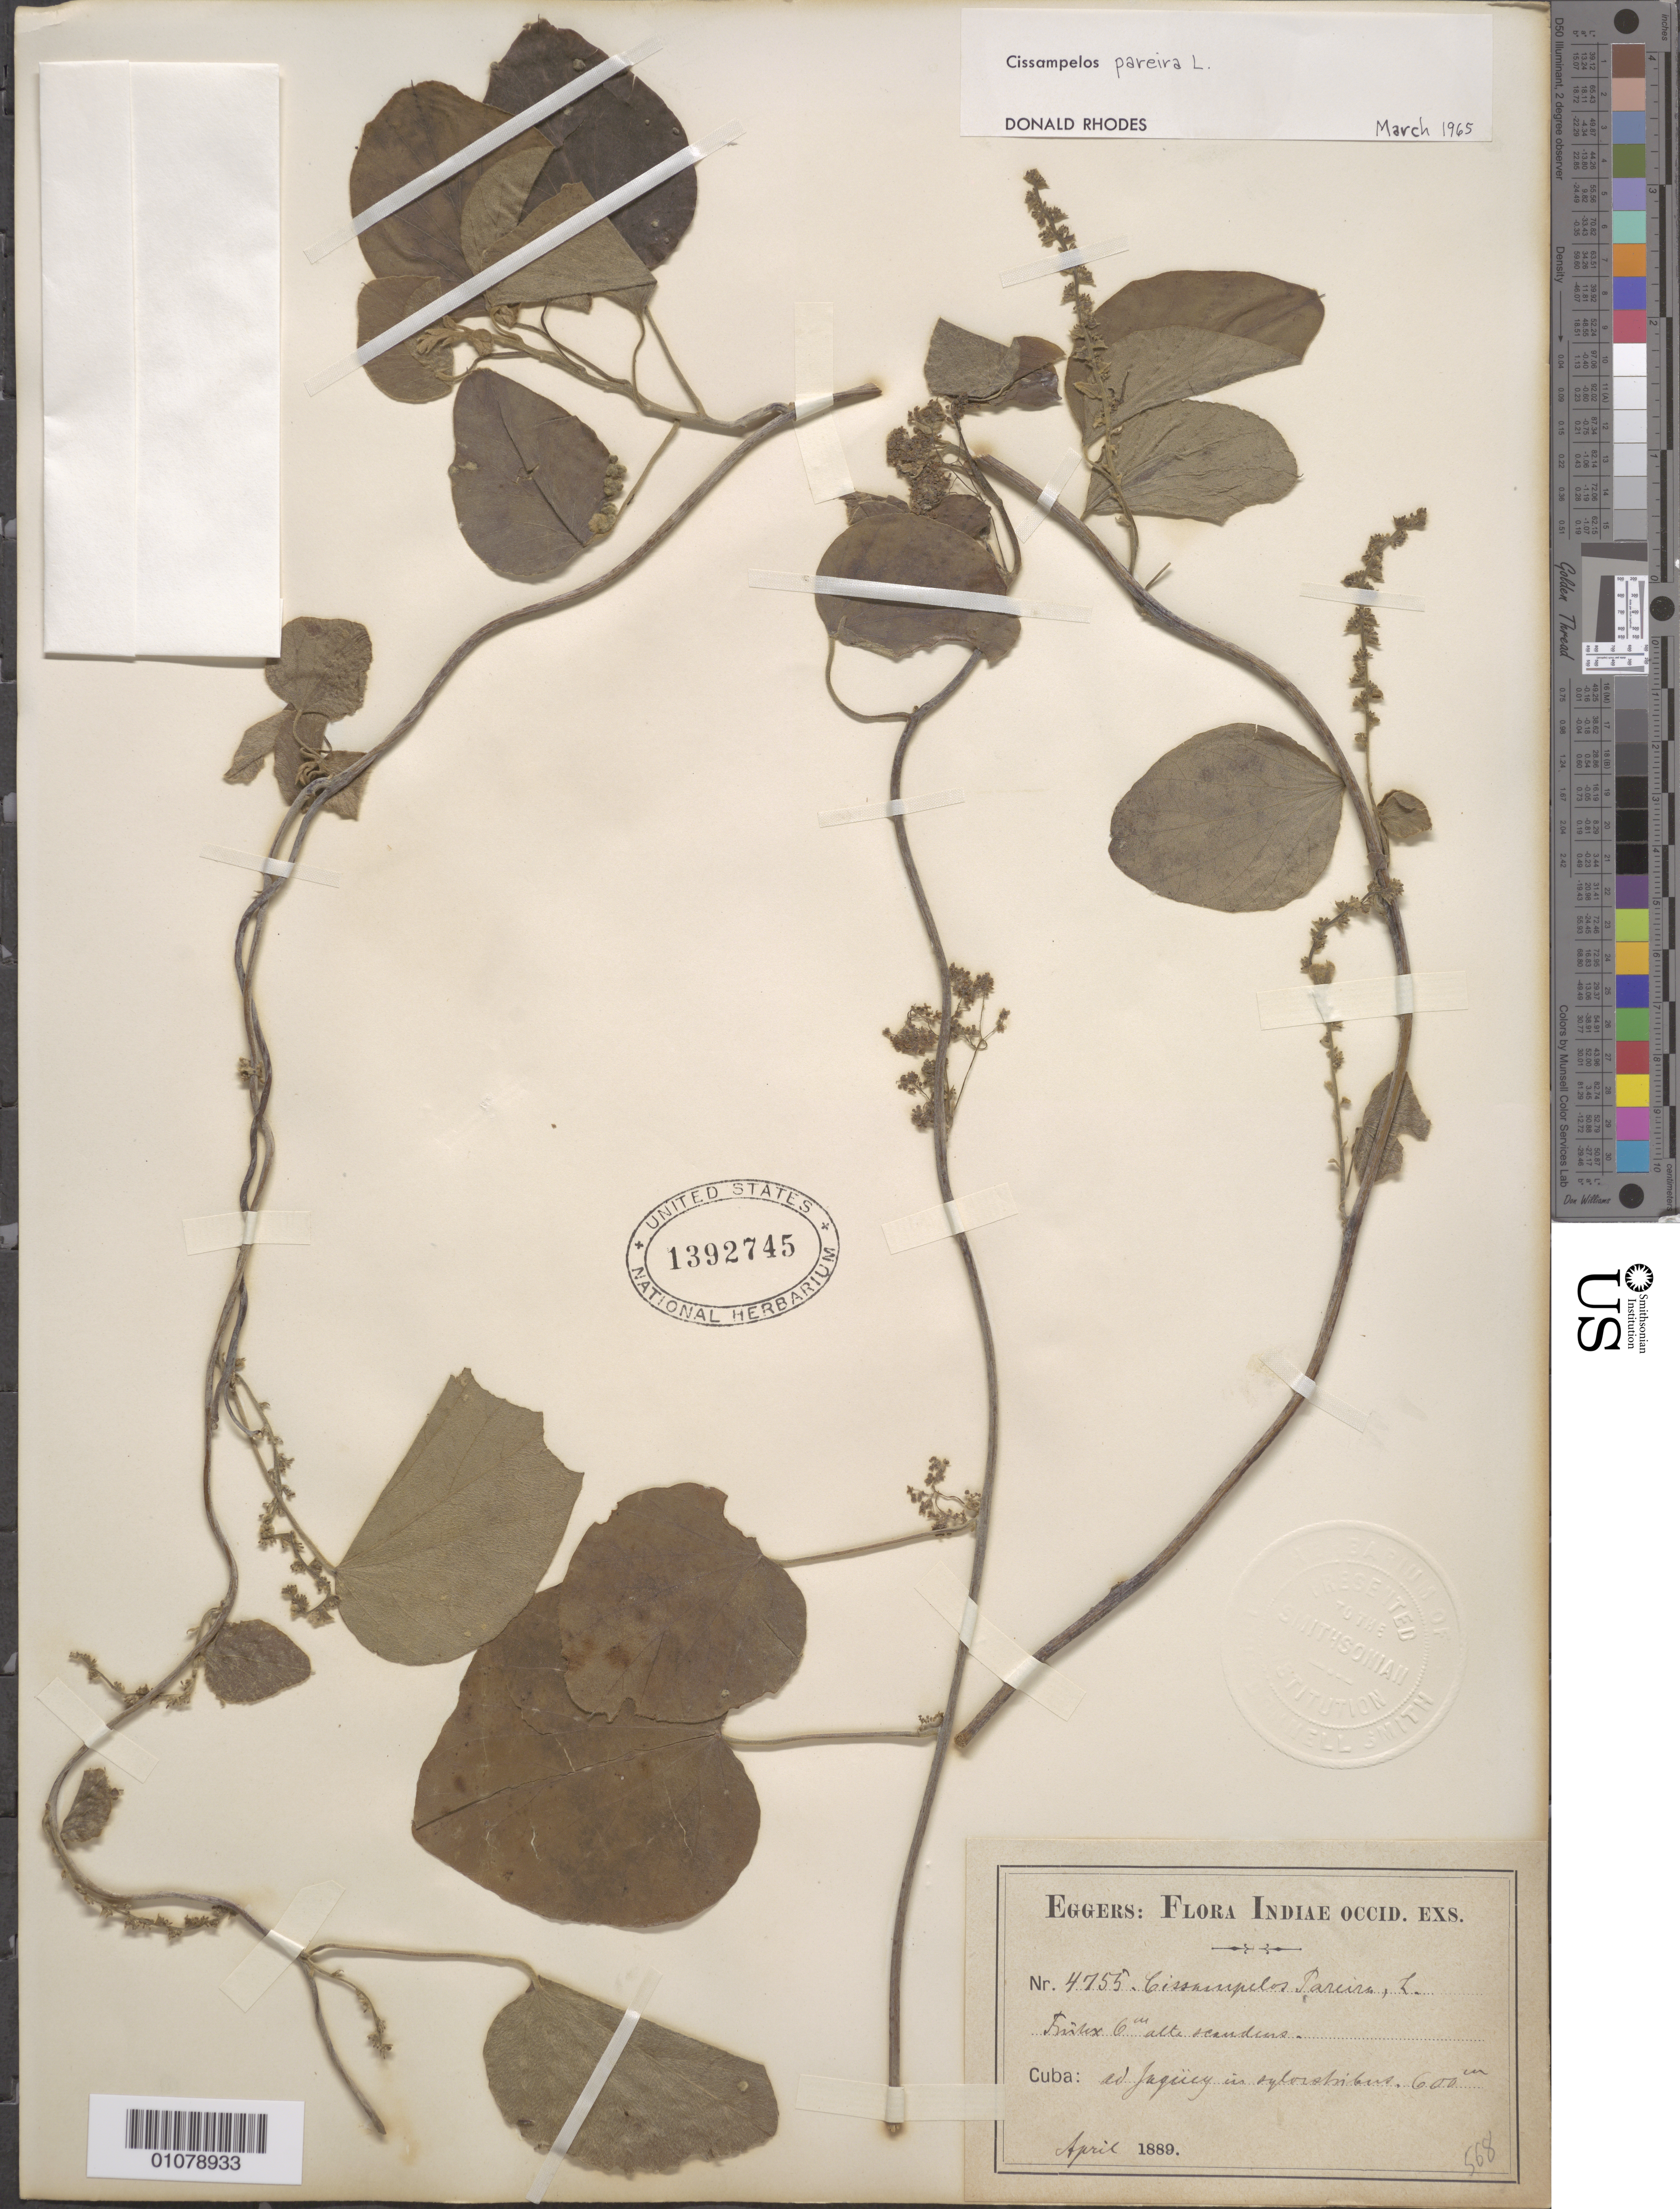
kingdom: Plantae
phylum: Tracheophyta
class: Magnoliopsida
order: Ranunculales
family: Menispermaceae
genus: Cissampelos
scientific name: Cissampelos pareira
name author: L.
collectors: H. F. A. von Eggers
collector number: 4755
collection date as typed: Apr 1889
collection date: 1889-04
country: Cuba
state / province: Camagüey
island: Cuba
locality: Ad Jaguey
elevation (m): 600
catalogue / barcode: US 1392745